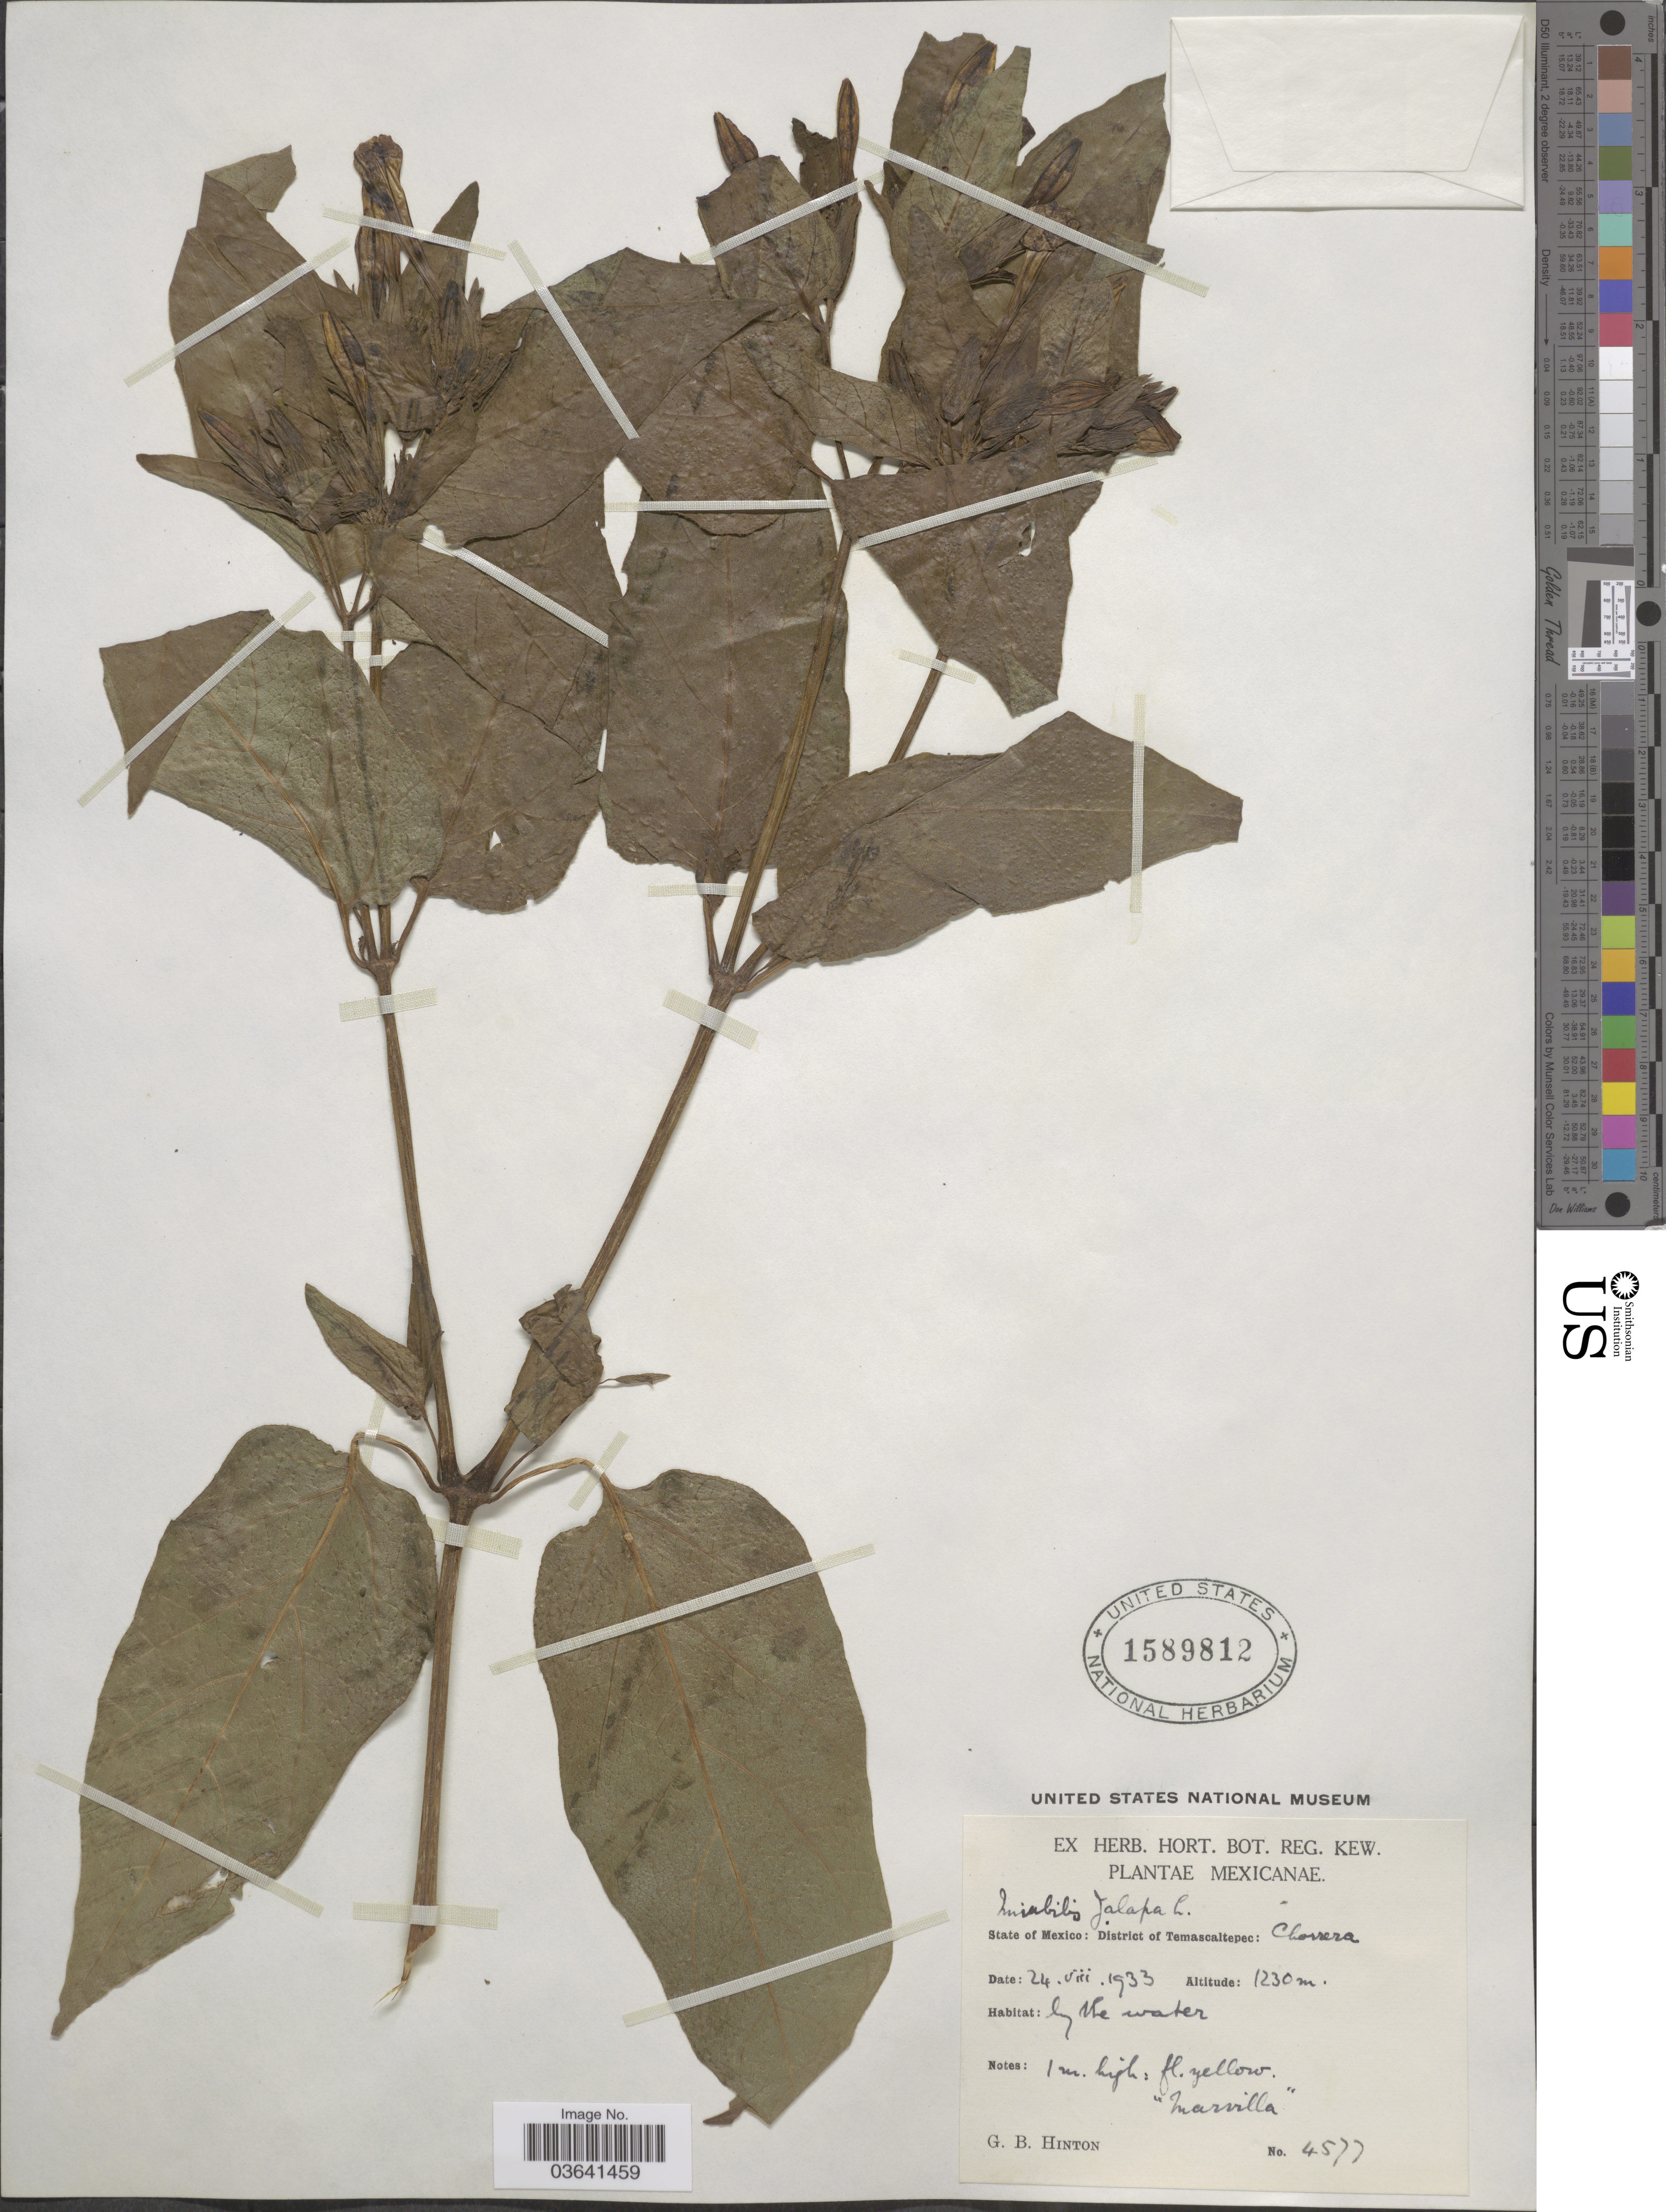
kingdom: Plantae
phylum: Tracheophyta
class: Magnoliopsida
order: Caryophyllales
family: Nyctaginaceae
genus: Mirabilis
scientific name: Mirabilis jalapa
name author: L.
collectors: G. B. Hinton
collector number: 4577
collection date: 1933-08-24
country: Mexico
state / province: México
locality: District of Temascaltepec: Chorrera.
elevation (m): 1230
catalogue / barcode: US 1589812